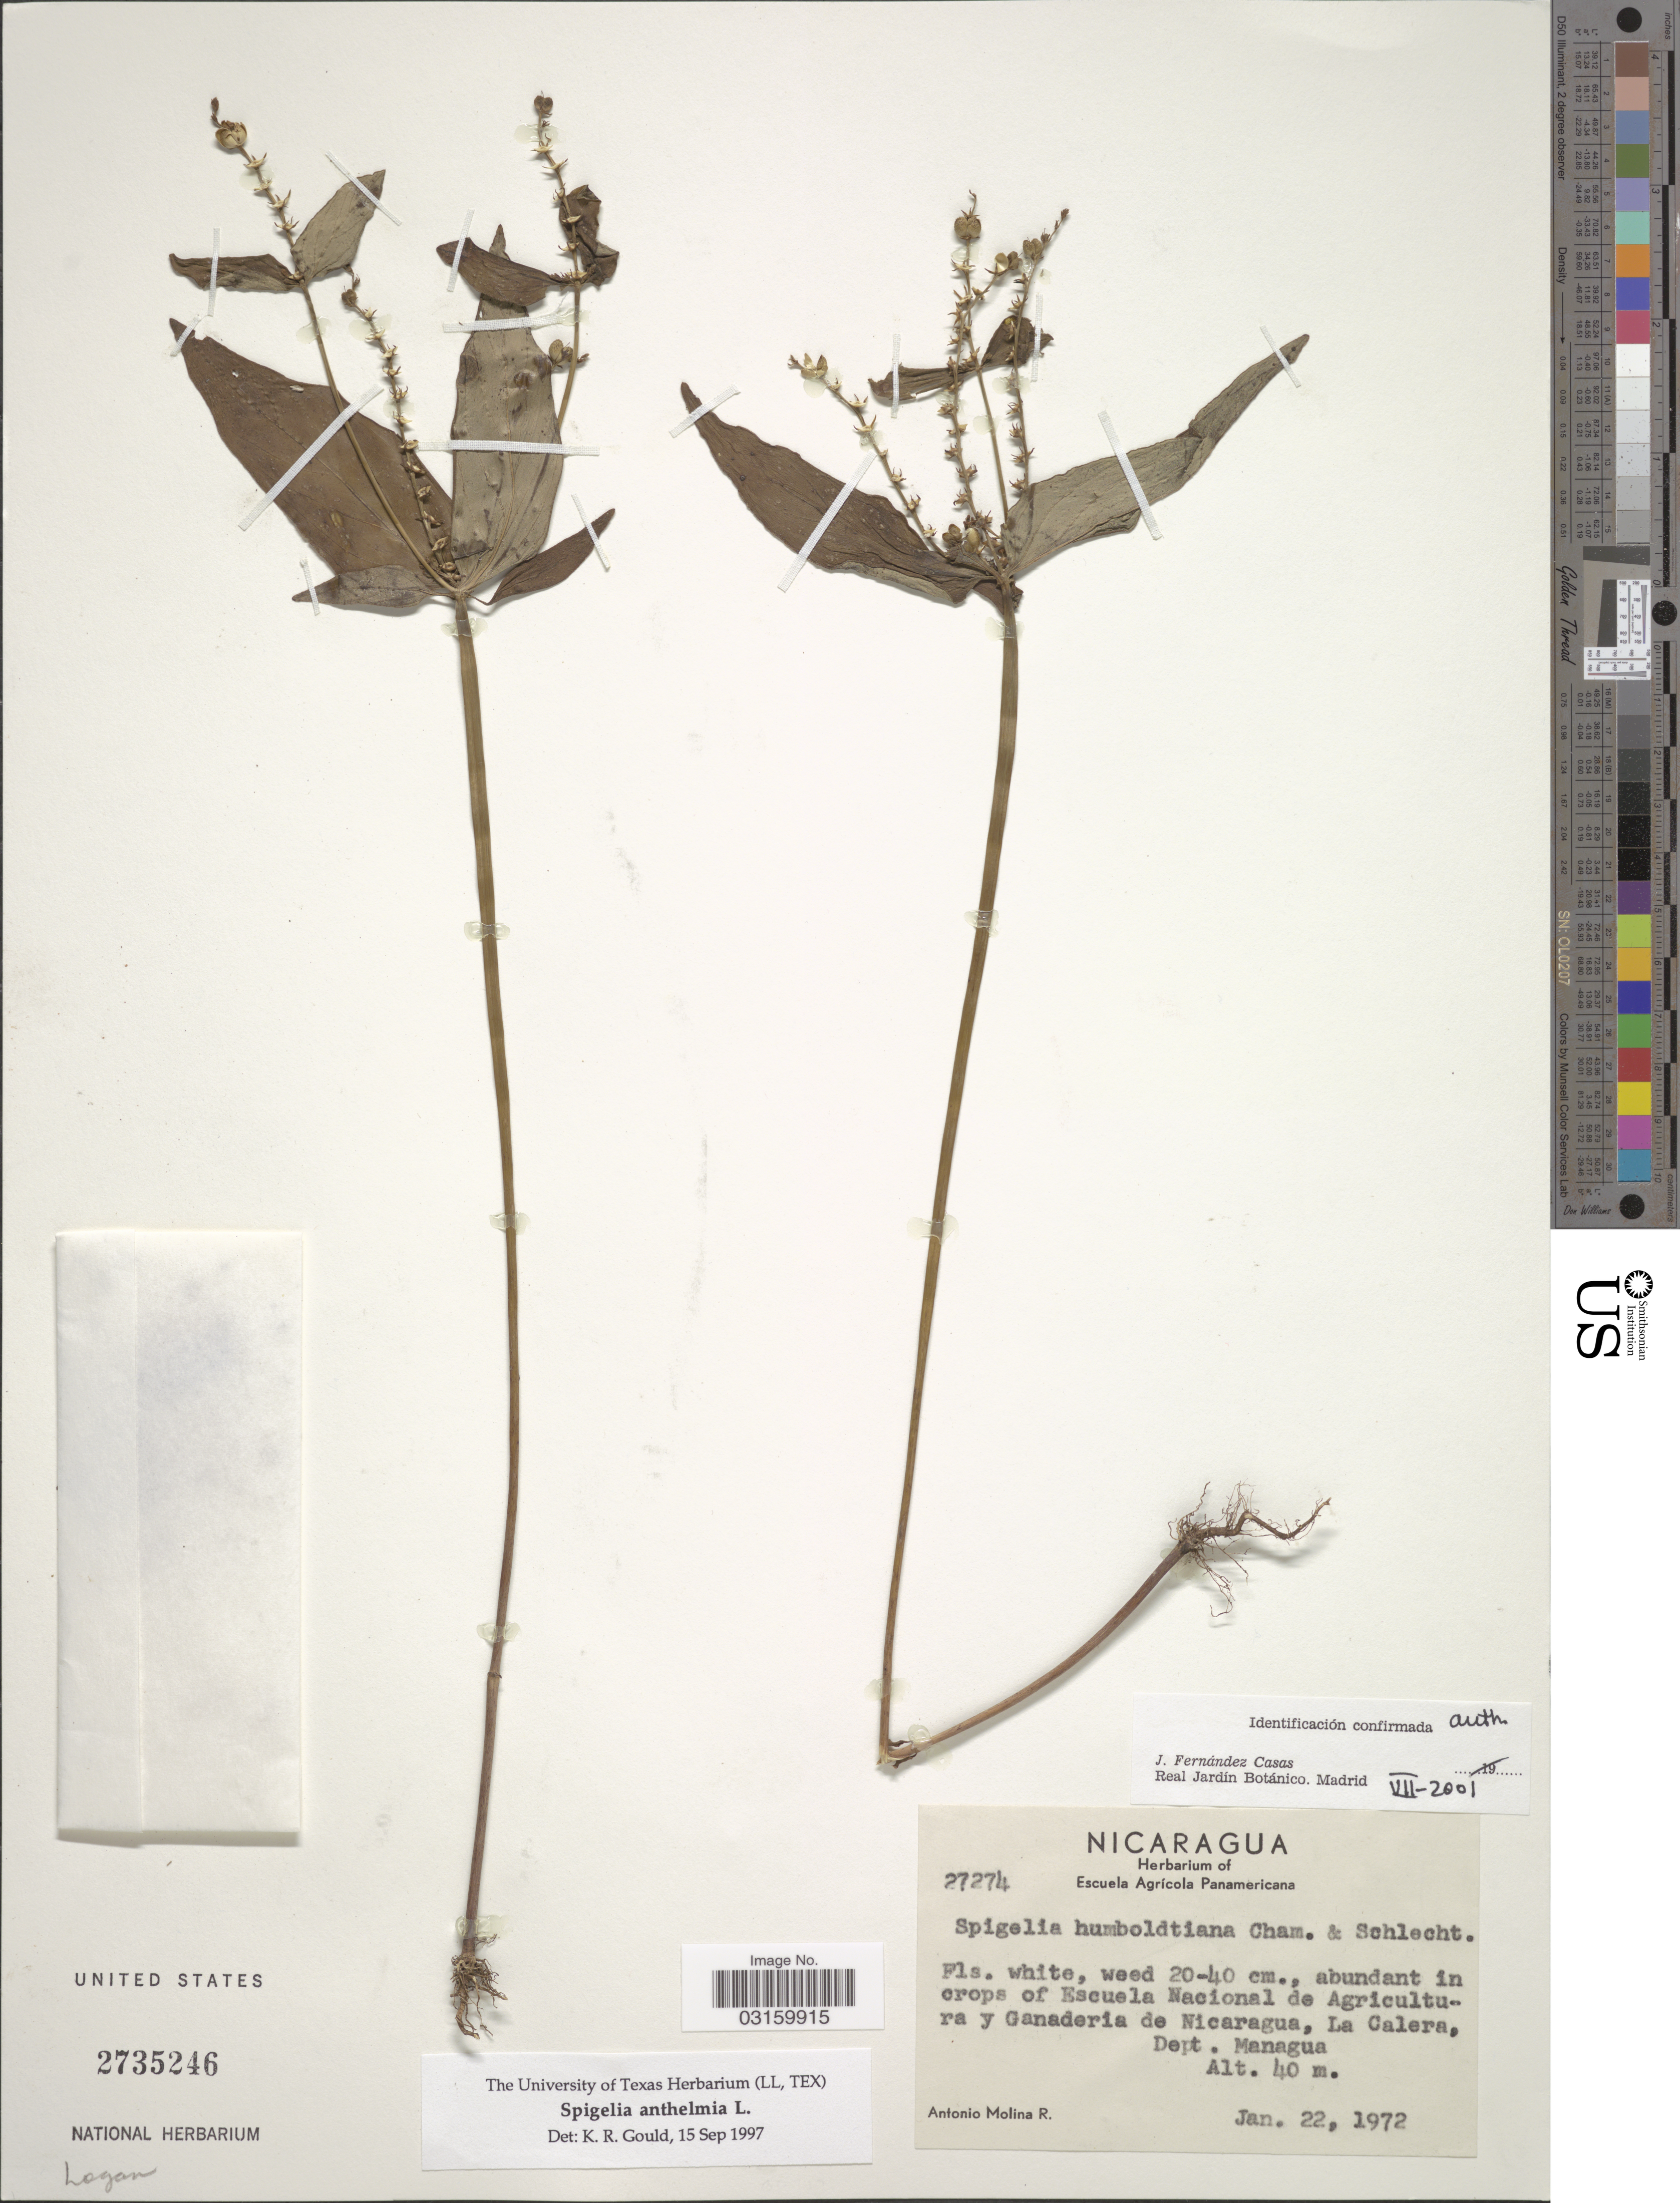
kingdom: Plantae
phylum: Tracheophyta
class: Magnoliopsida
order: Gentianales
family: Loganiaceae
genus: Spigelia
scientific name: Spigelia anthelmia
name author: L.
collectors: A. Molina R.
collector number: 27274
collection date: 1972-01-22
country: Nicaragua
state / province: Managua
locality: Abundant in crops of Escuela Nacional de Agricultura y Ganaderia de Nicaragua, La Calera, Dept. Managua.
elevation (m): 40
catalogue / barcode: US 2735246